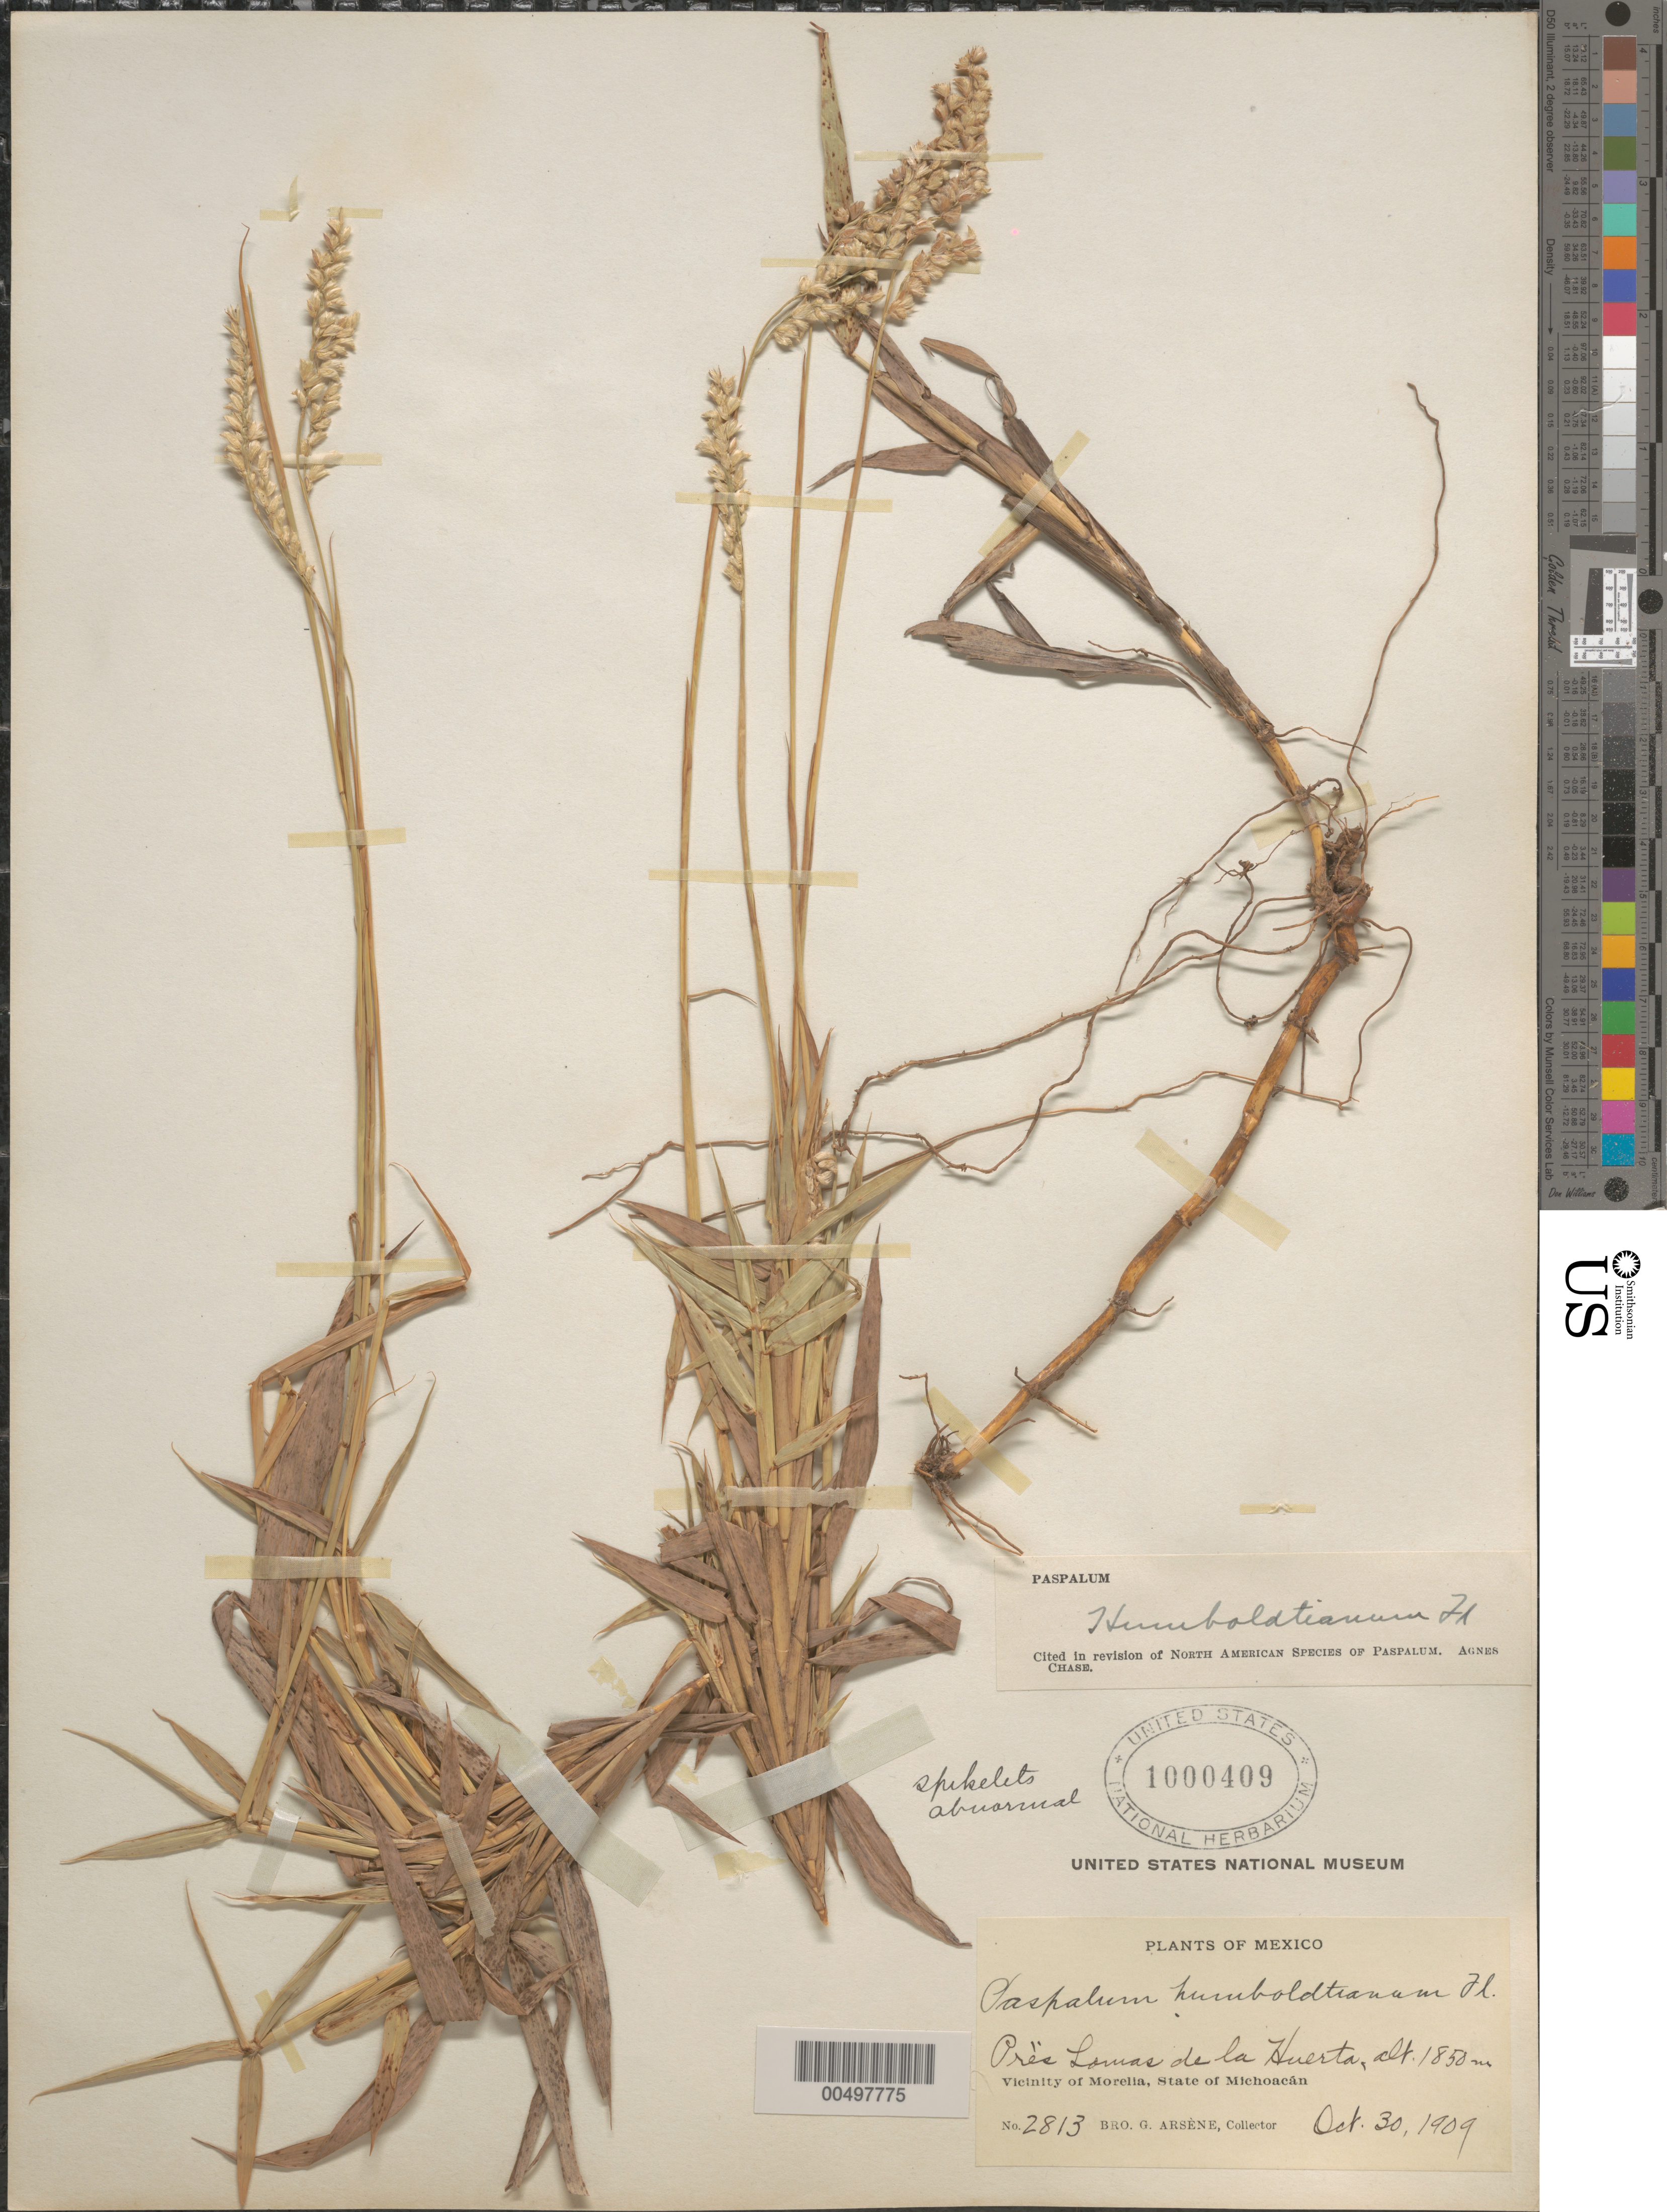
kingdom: Plantae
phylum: Tracheophyta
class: Liliopsida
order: Poales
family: Poaceae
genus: Paspalum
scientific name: Paspalum humboldtianum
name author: Flüggé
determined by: Chase, [M.] Agnes, (US)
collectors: Bro. G. Arsène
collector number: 2813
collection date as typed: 30 Oct 1909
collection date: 1909-10-30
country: Mexico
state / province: Michoacán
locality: Pres Lomas de la Huerta, vicinity of Morelia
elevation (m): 1850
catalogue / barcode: US 1000409